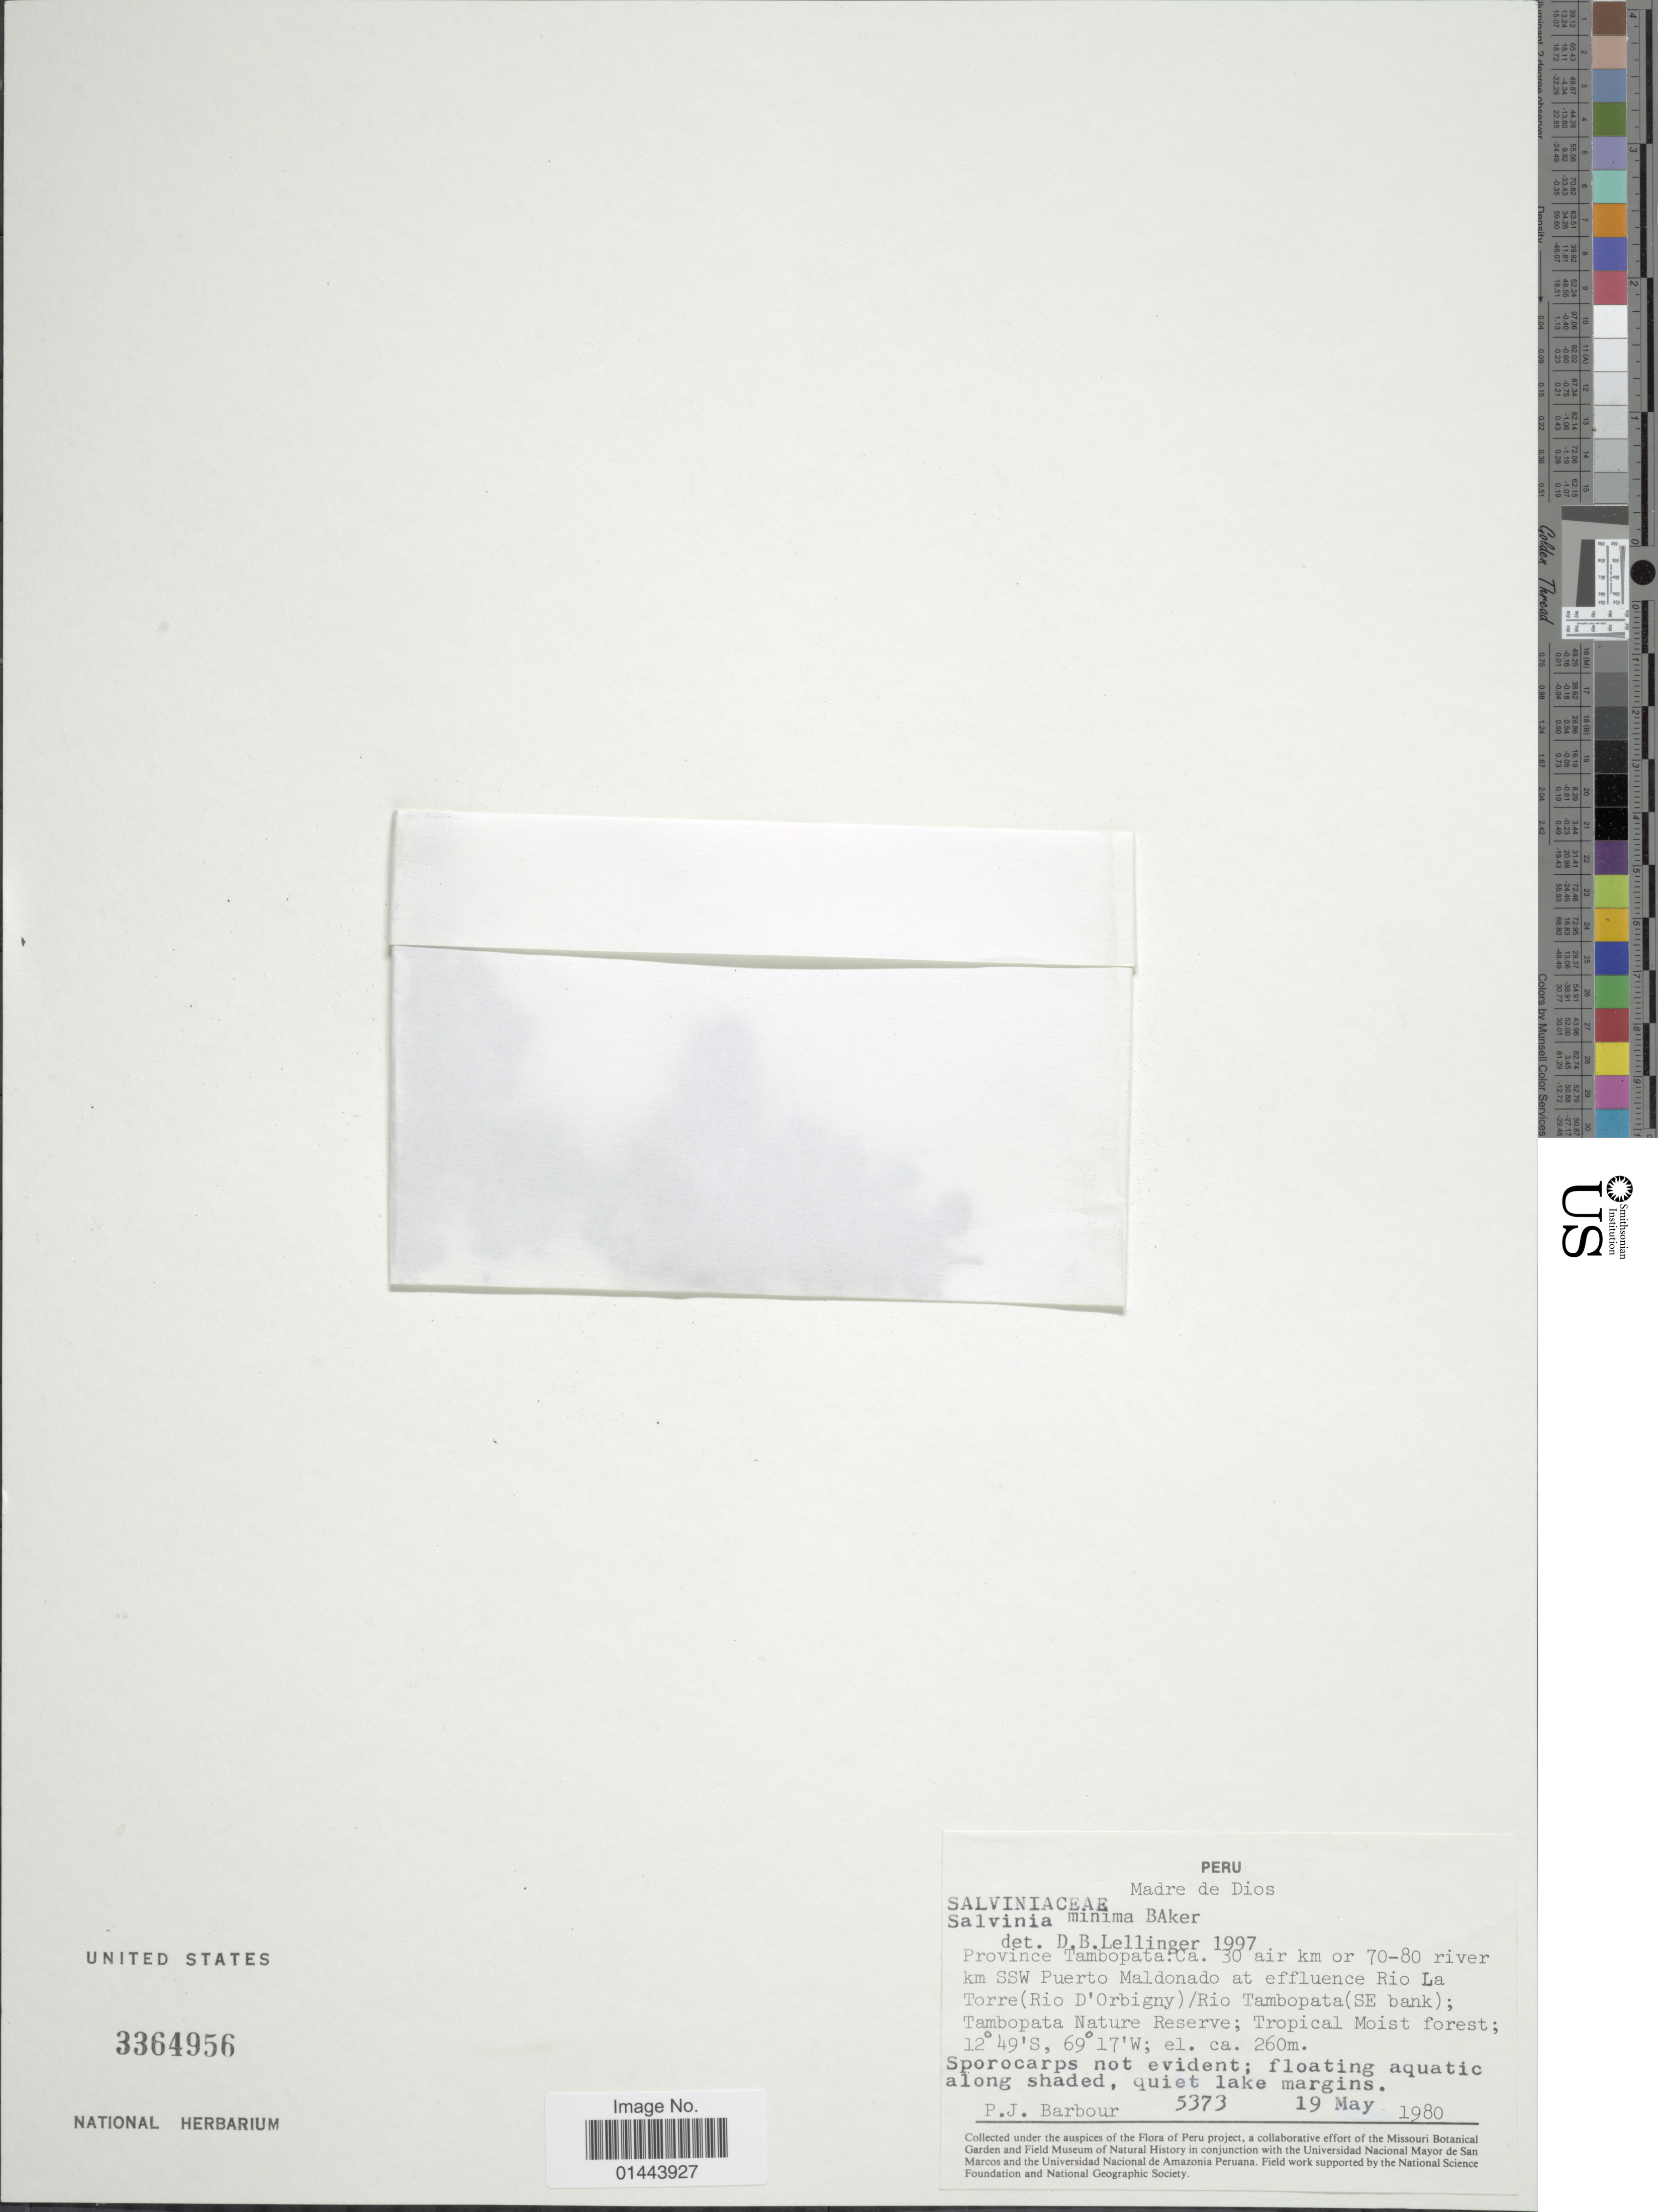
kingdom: Plantae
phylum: Tracheophyta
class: Polypodiopsida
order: Salviniales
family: Salviniaceae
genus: Salvinia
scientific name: Salvinia minima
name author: Baker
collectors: P. Barbour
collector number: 5373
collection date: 1980-05-19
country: Peru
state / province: Madre de Dios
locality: Province Tambopata: ca. 30 air km or 70-80 river km SSW Puerto Maldonado at effluence Rio La Torre (Rio D'Orbigny)/ Rio Tambopata (SE bank); Tambopata Nature Reserve; Tropical Moist forest; flating aquatic along ahded, quiet lake margins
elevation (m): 260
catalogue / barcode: US 3364956